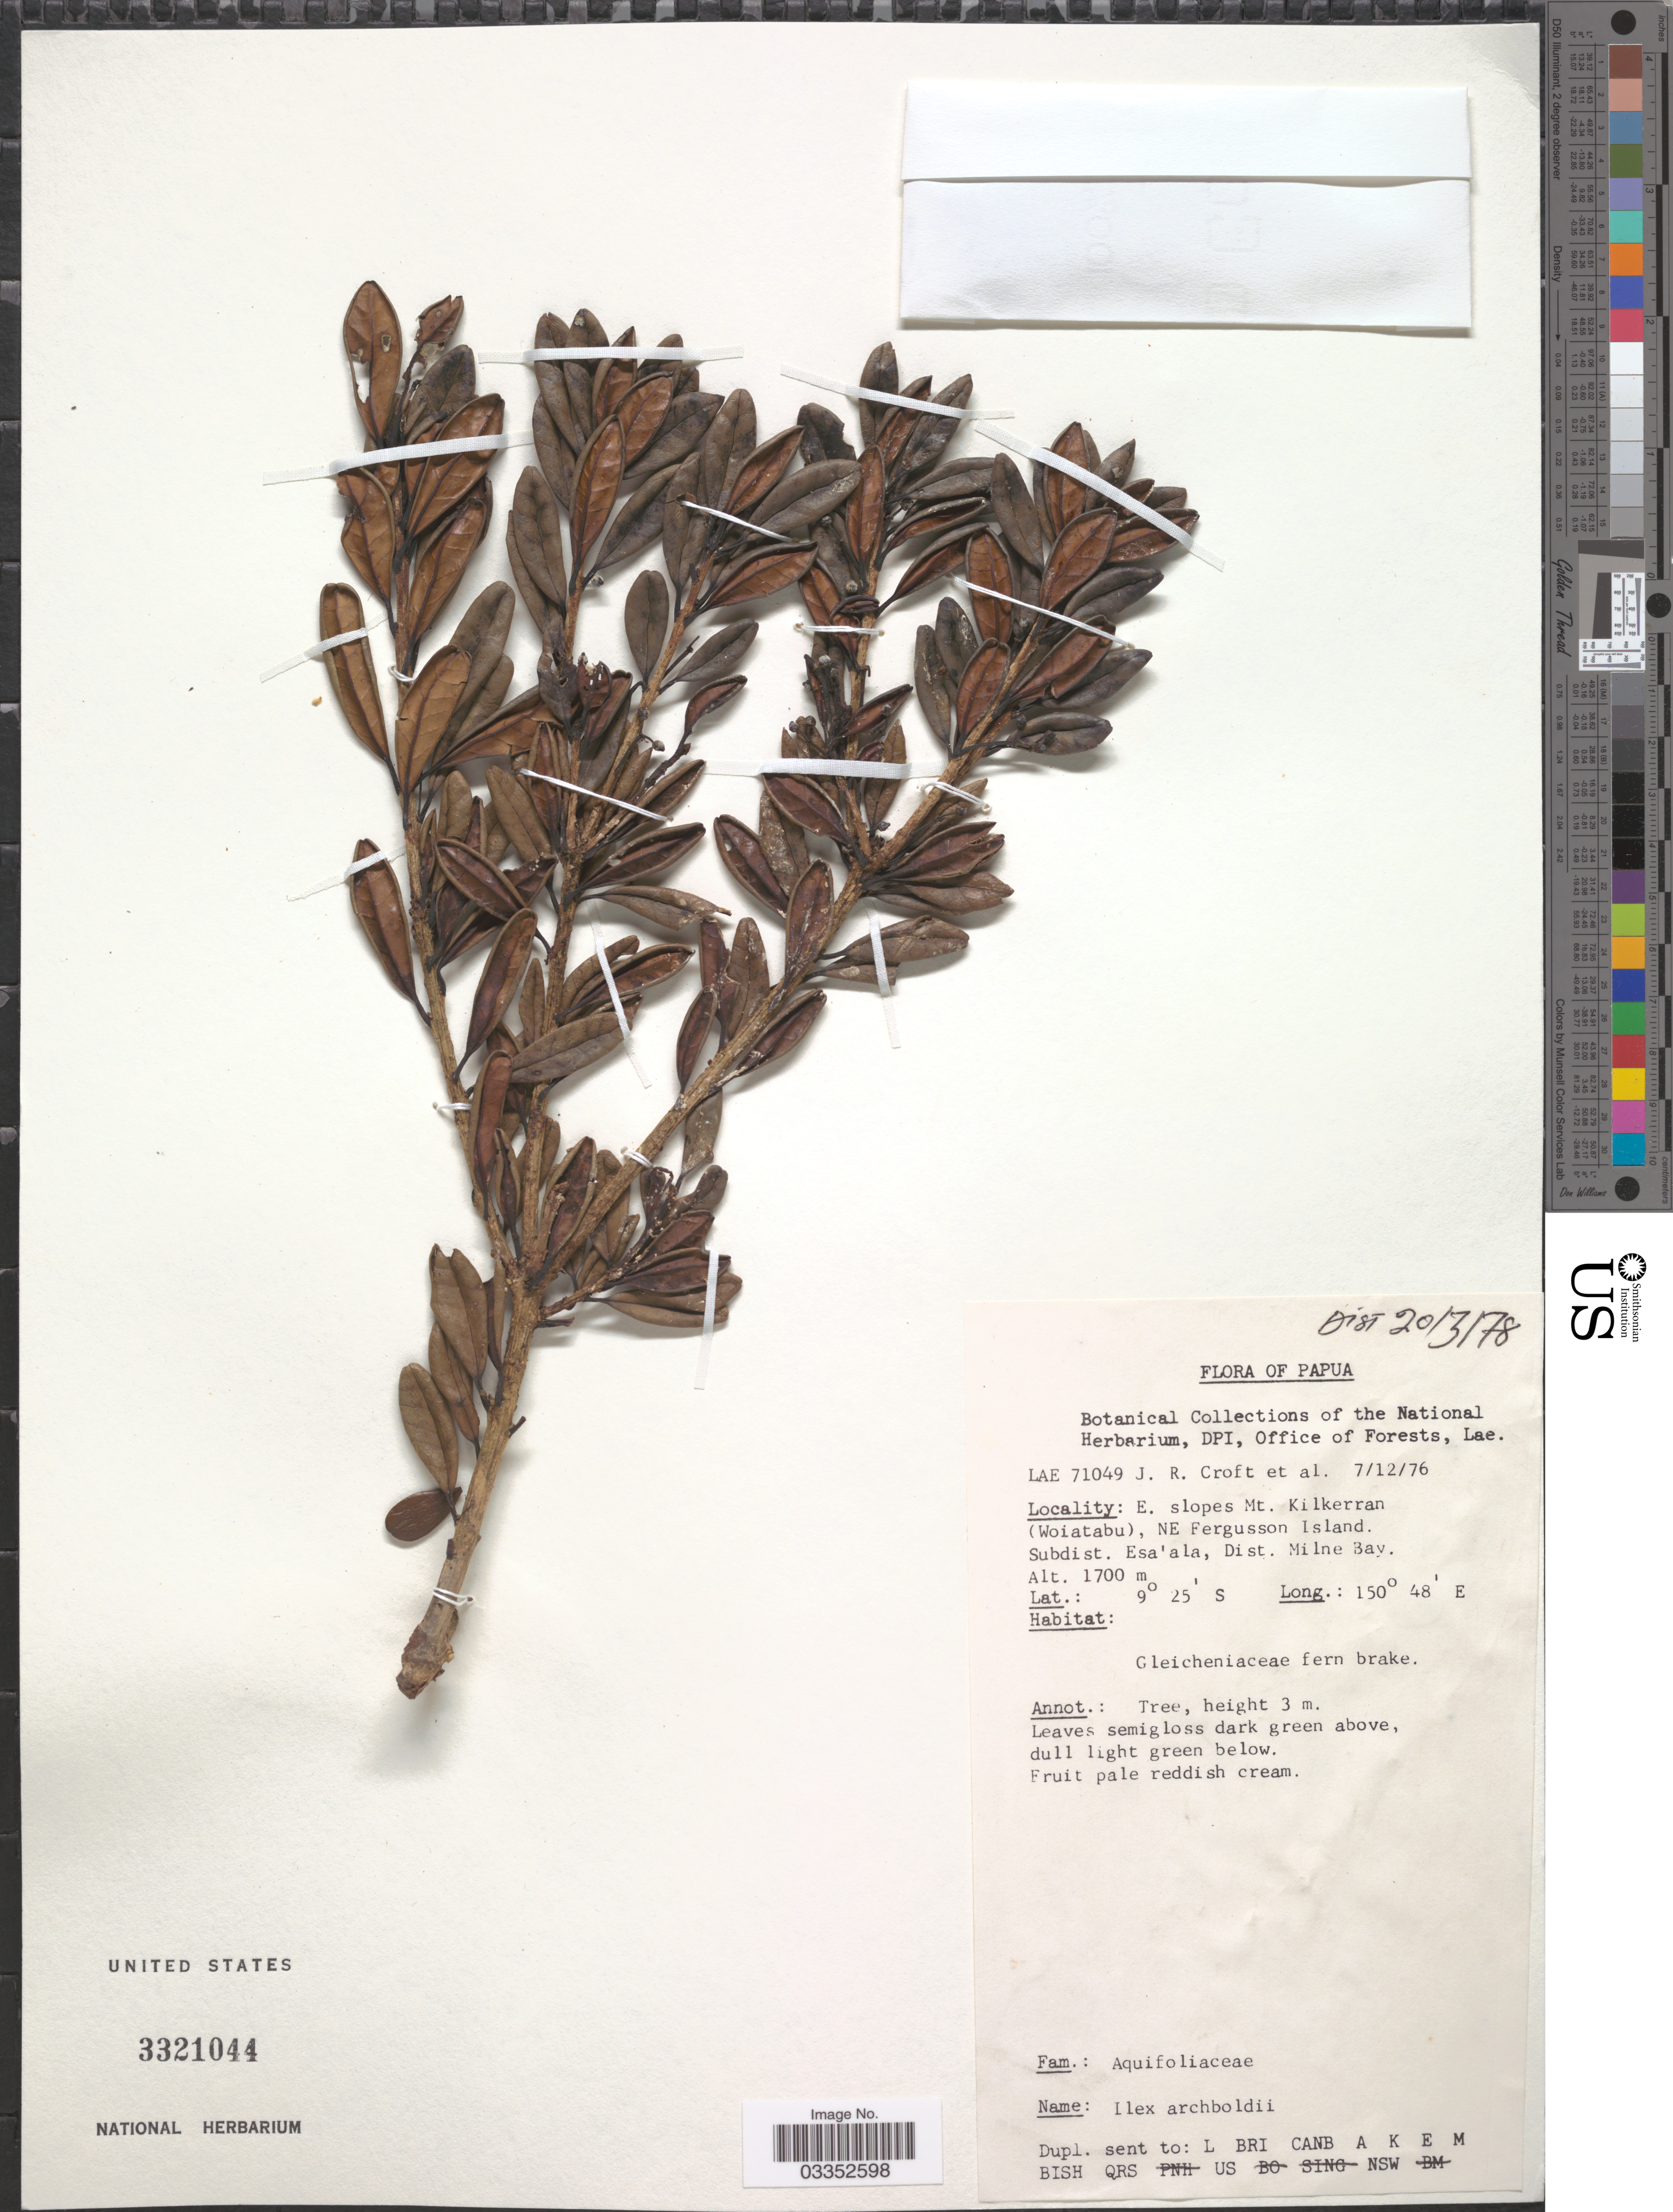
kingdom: Plantae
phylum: Tracheophyta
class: Magnoliopsida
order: Aquifoliales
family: Aquifoliaceae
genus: Ilex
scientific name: Ilex archboldiana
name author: Merr. & L.M. Perry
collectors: J. R. Croft & et al.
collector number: LAE 71049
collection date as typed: Transcribed d/m/y: 7/12/76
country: Papua New Guinea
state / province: Milne Bay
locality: Papua. E. slopes Mt. Kilkerran (Woiatabu), NE Fergusson Island. Subdist. Esa'ala, Dist. Milne Bay.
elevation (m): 1700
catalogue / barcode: US 3321044